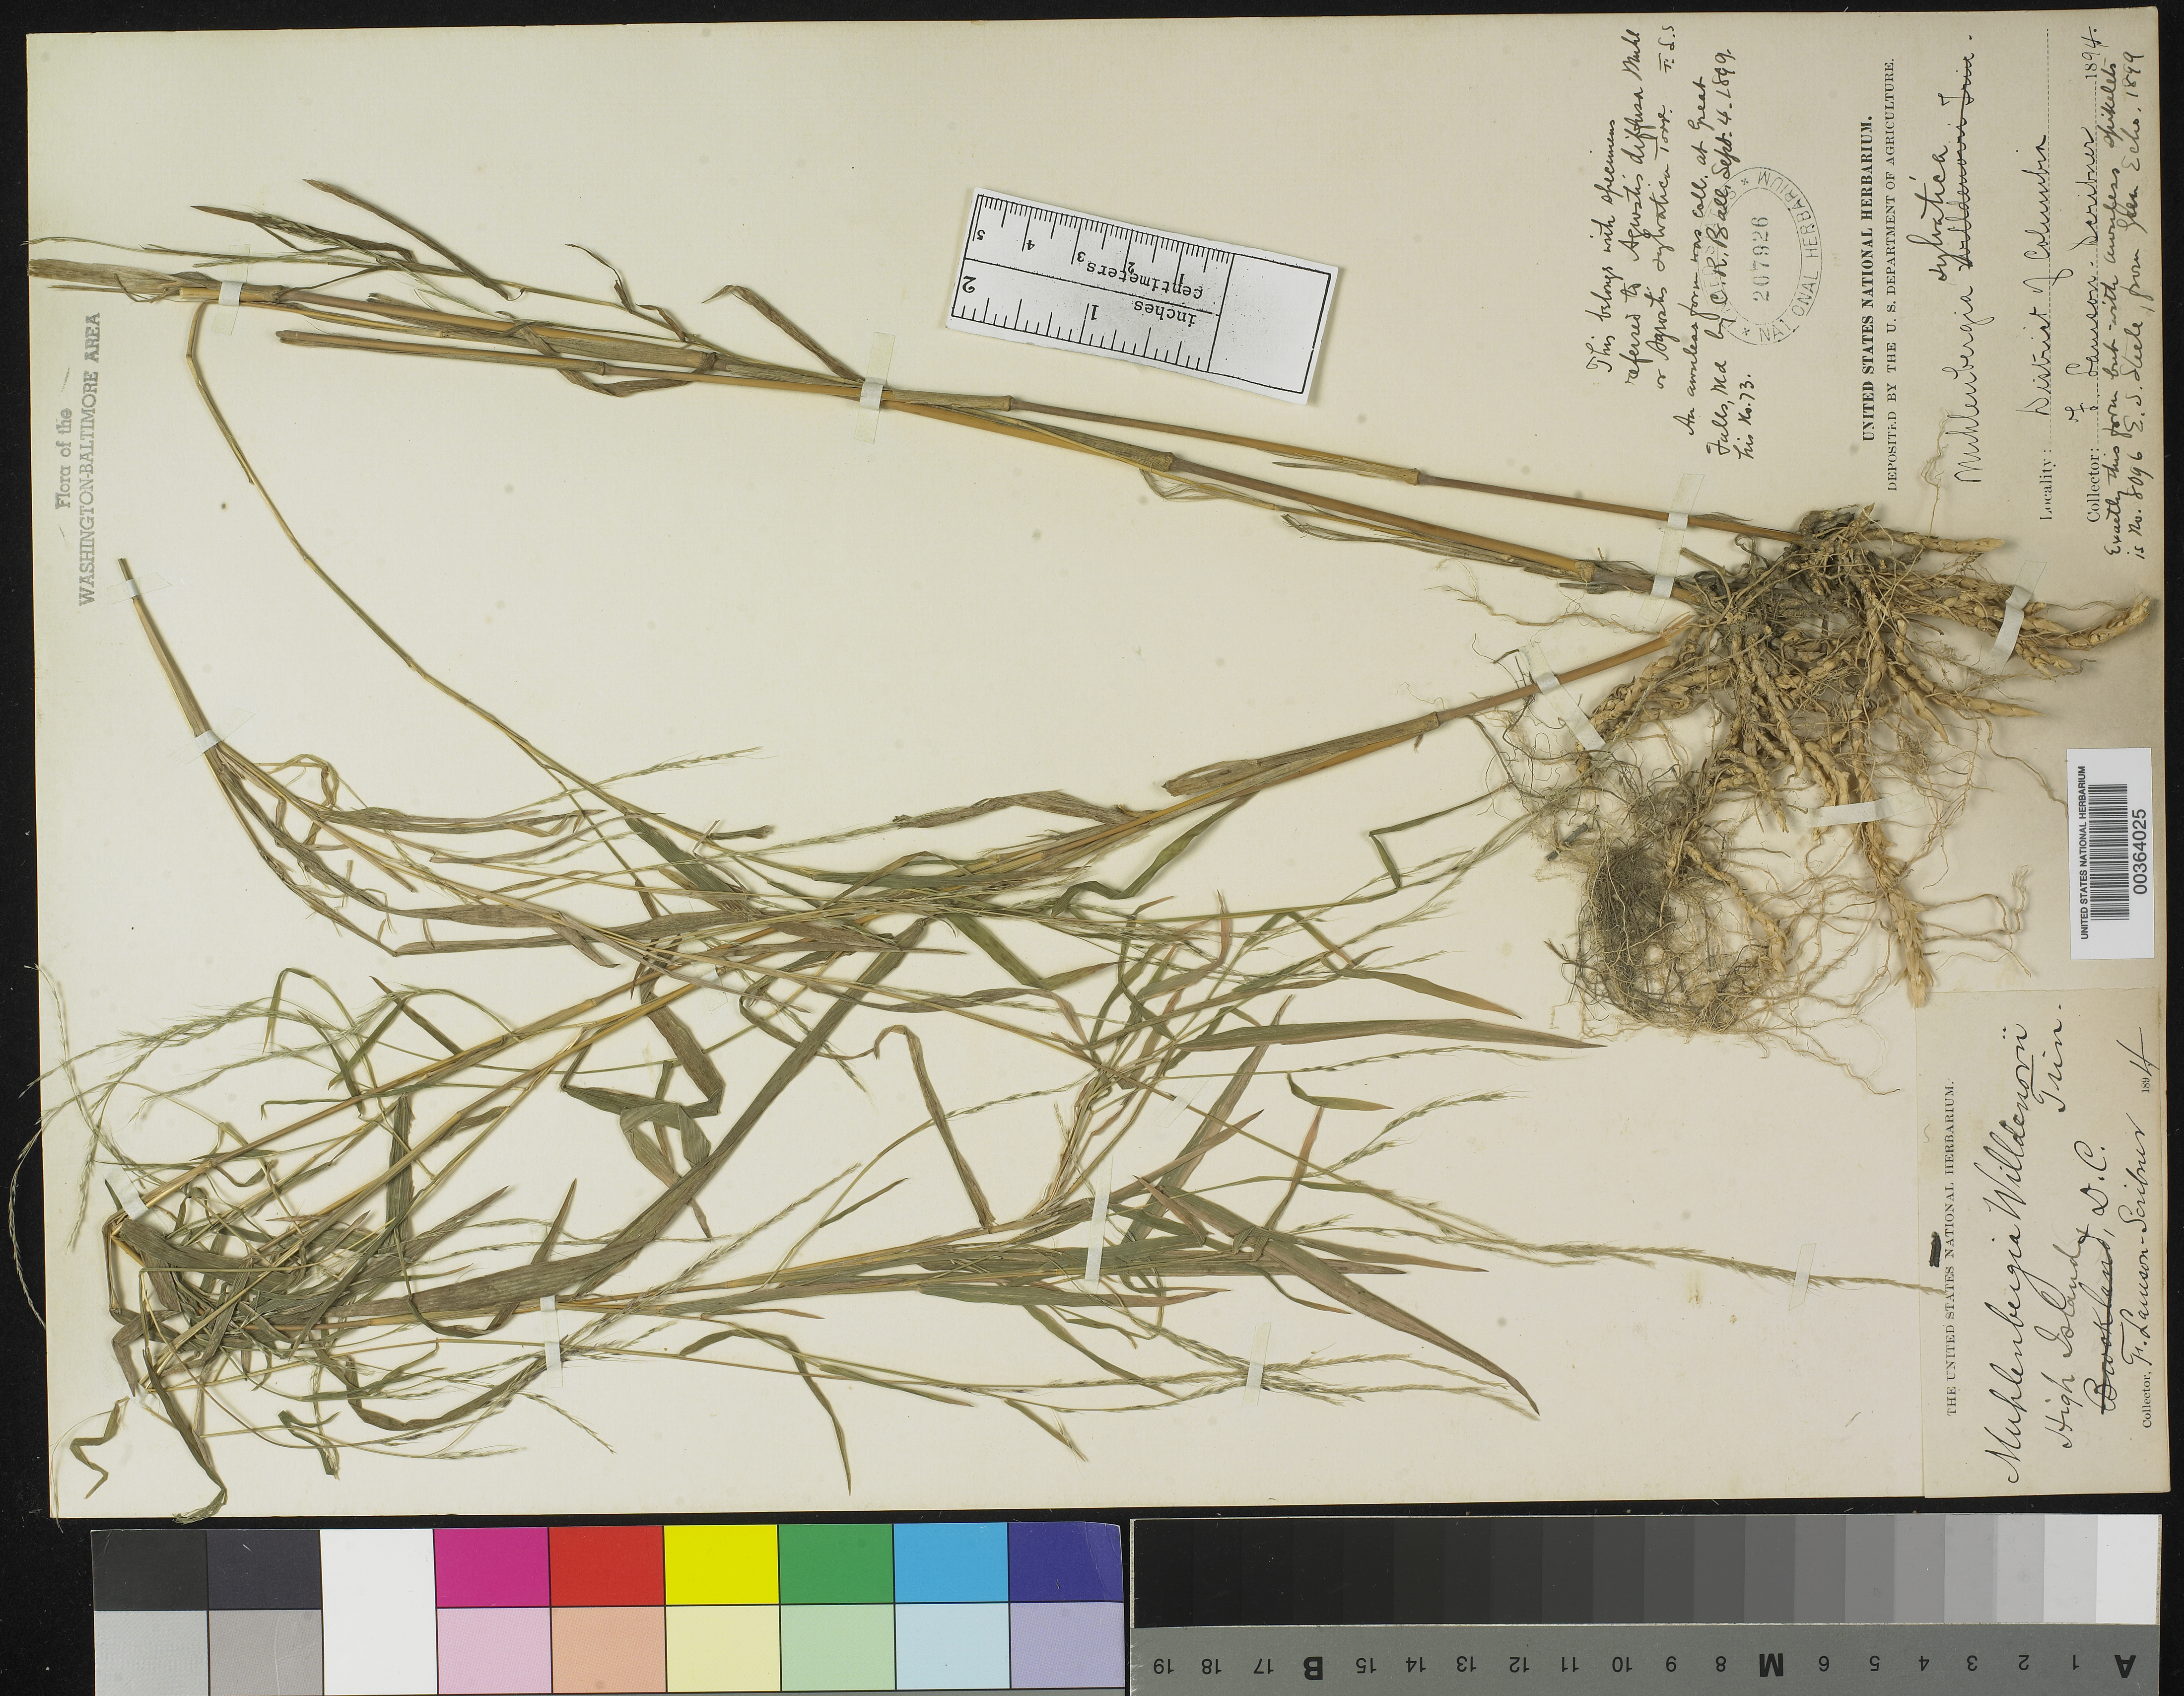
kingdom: Plantae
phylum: Tracheophyta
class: Liliopsida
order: Poales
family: Poaceae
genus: Muhlenbergia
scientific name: Muhlenbergia sylvatica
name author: (Torr.) Torr. ex A. Gray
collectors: F. L. Scribner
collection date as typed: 1894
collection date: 1894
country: United States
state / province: Maryland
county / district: Montgomery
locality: High Island C. & O. Canal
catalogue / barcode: US 207926